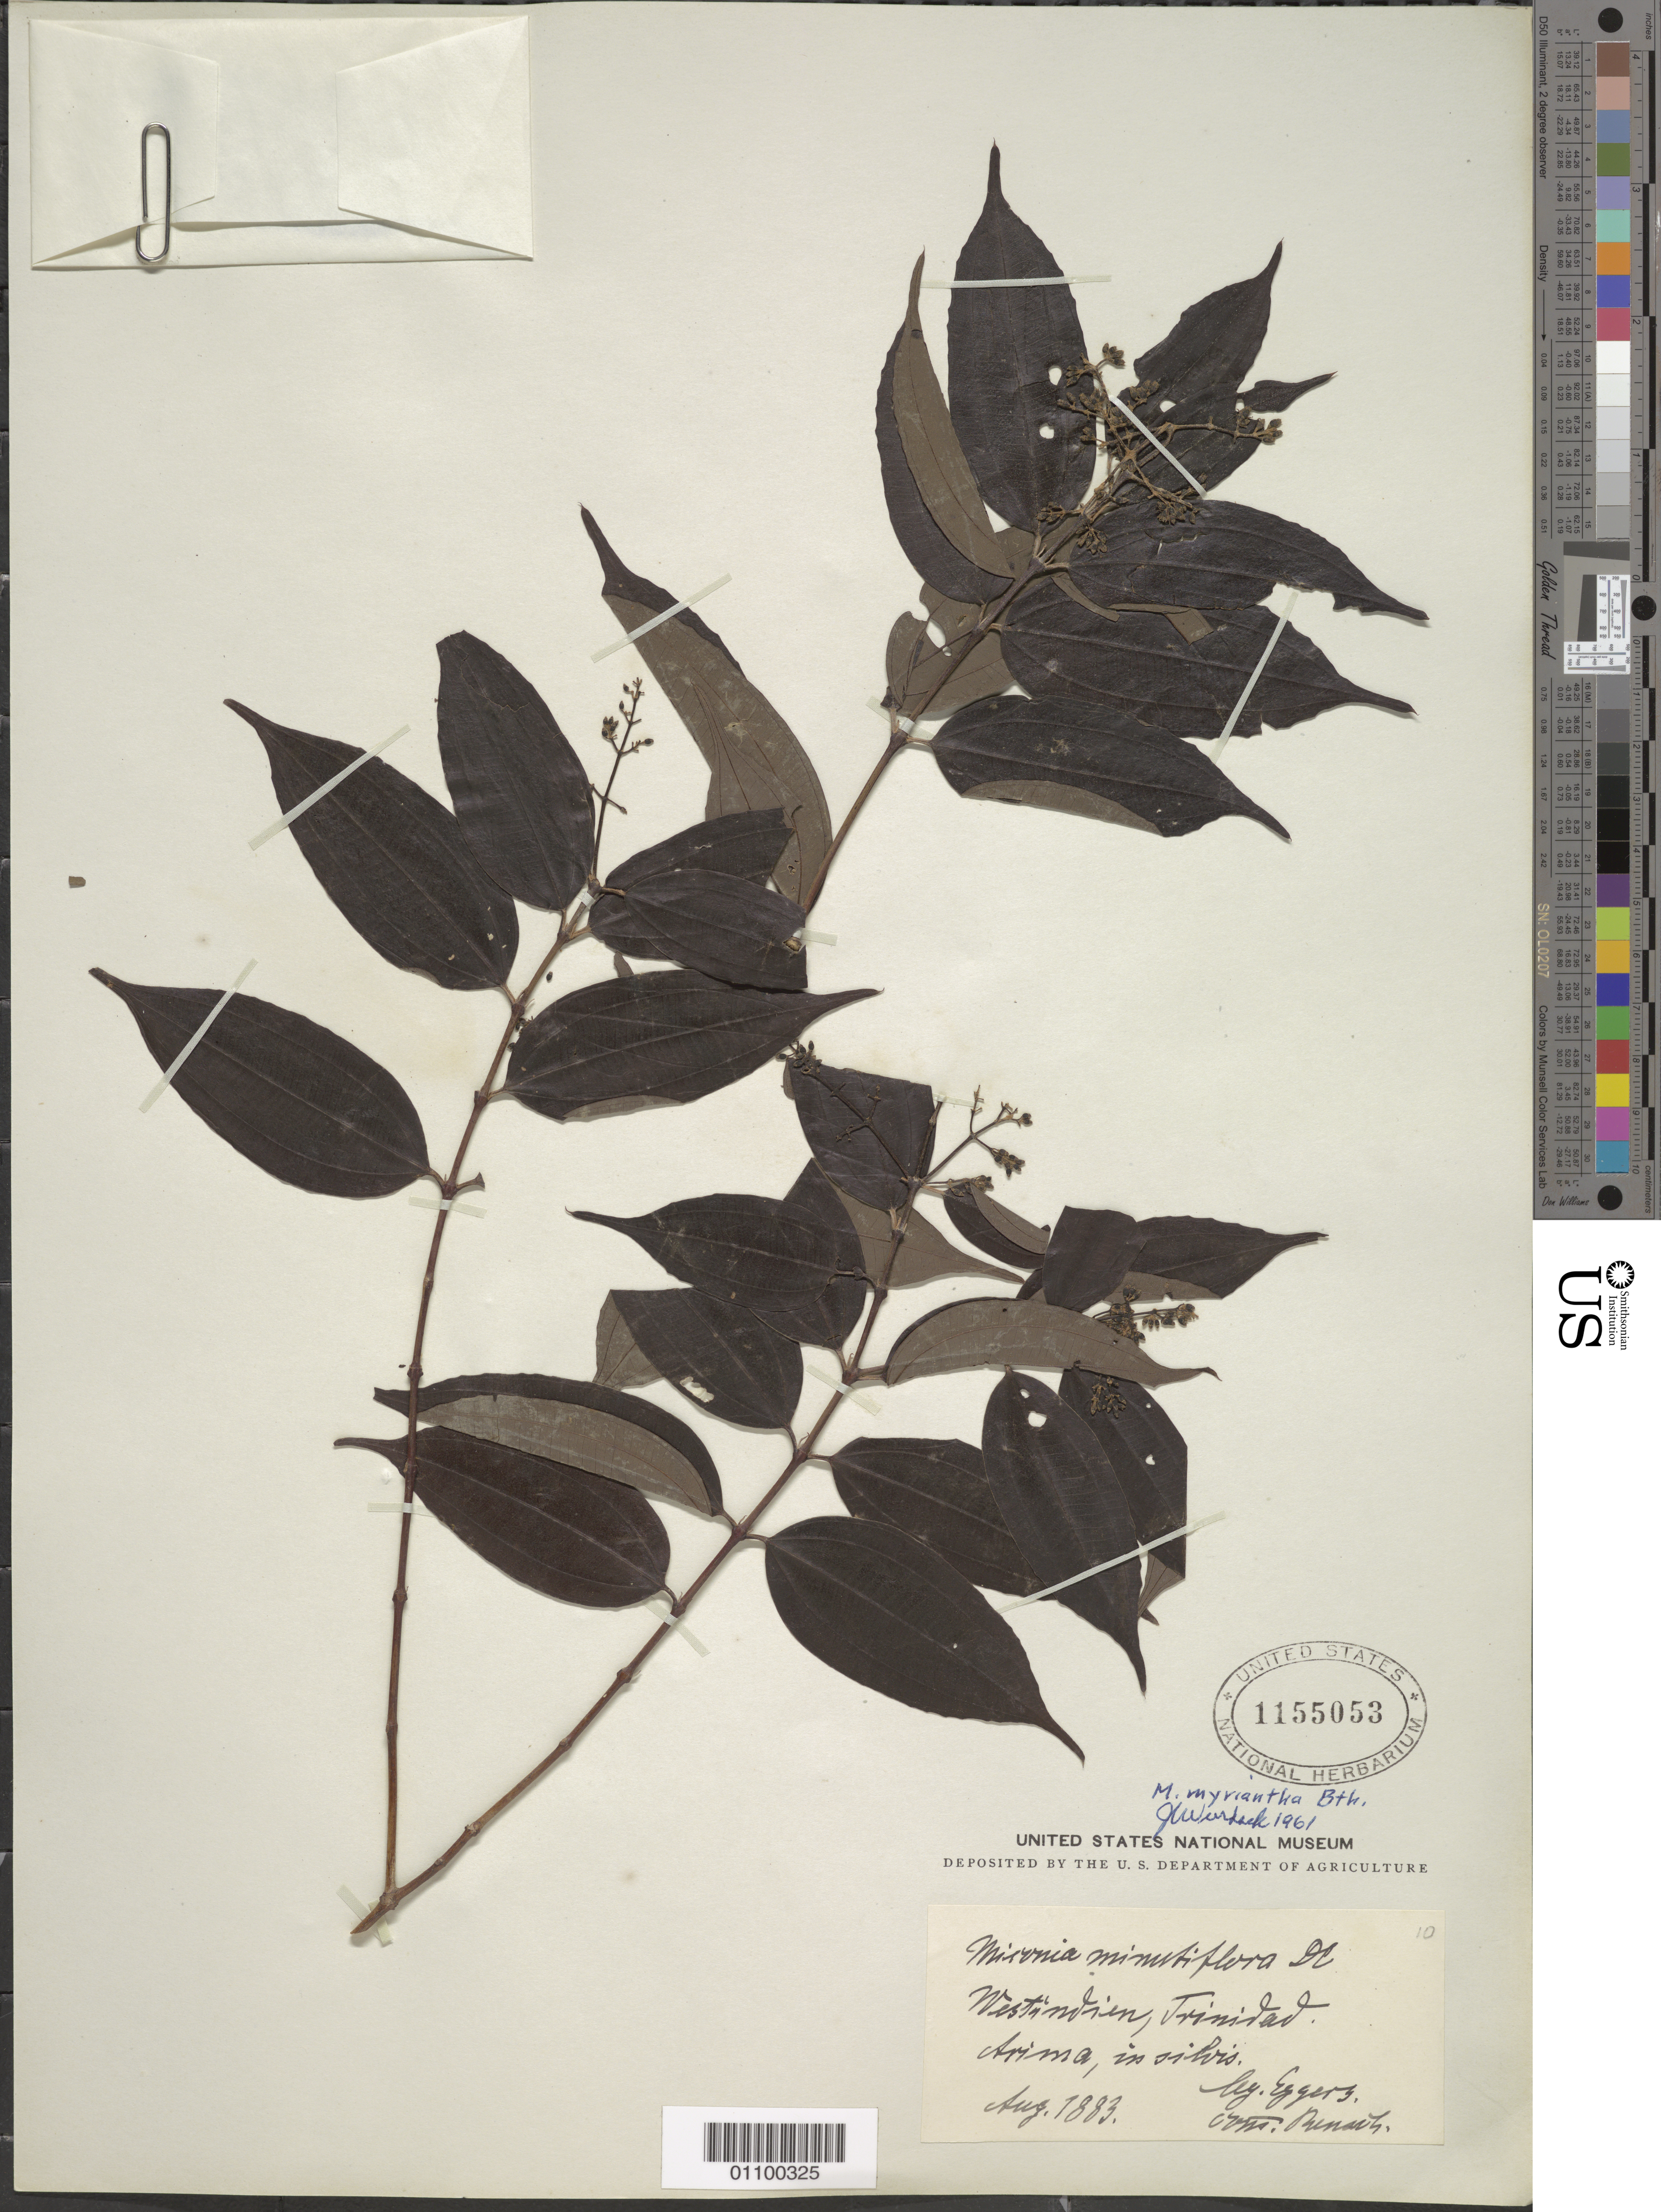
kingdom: Plantae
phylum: Tracheophyta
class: Magnoliopsida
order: Myrtales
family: Melastomataceae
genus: Miconia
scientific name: Miconia myriantha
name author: Benth.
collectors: H. F. A. von Eggers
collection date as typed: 01 Aug 1883 to 31 Aug 1883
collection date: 1883-08-01/1883-08-31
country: Trinidad and Tobago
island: Trinidad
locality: Arima, in silvis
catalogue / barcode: US 1155053